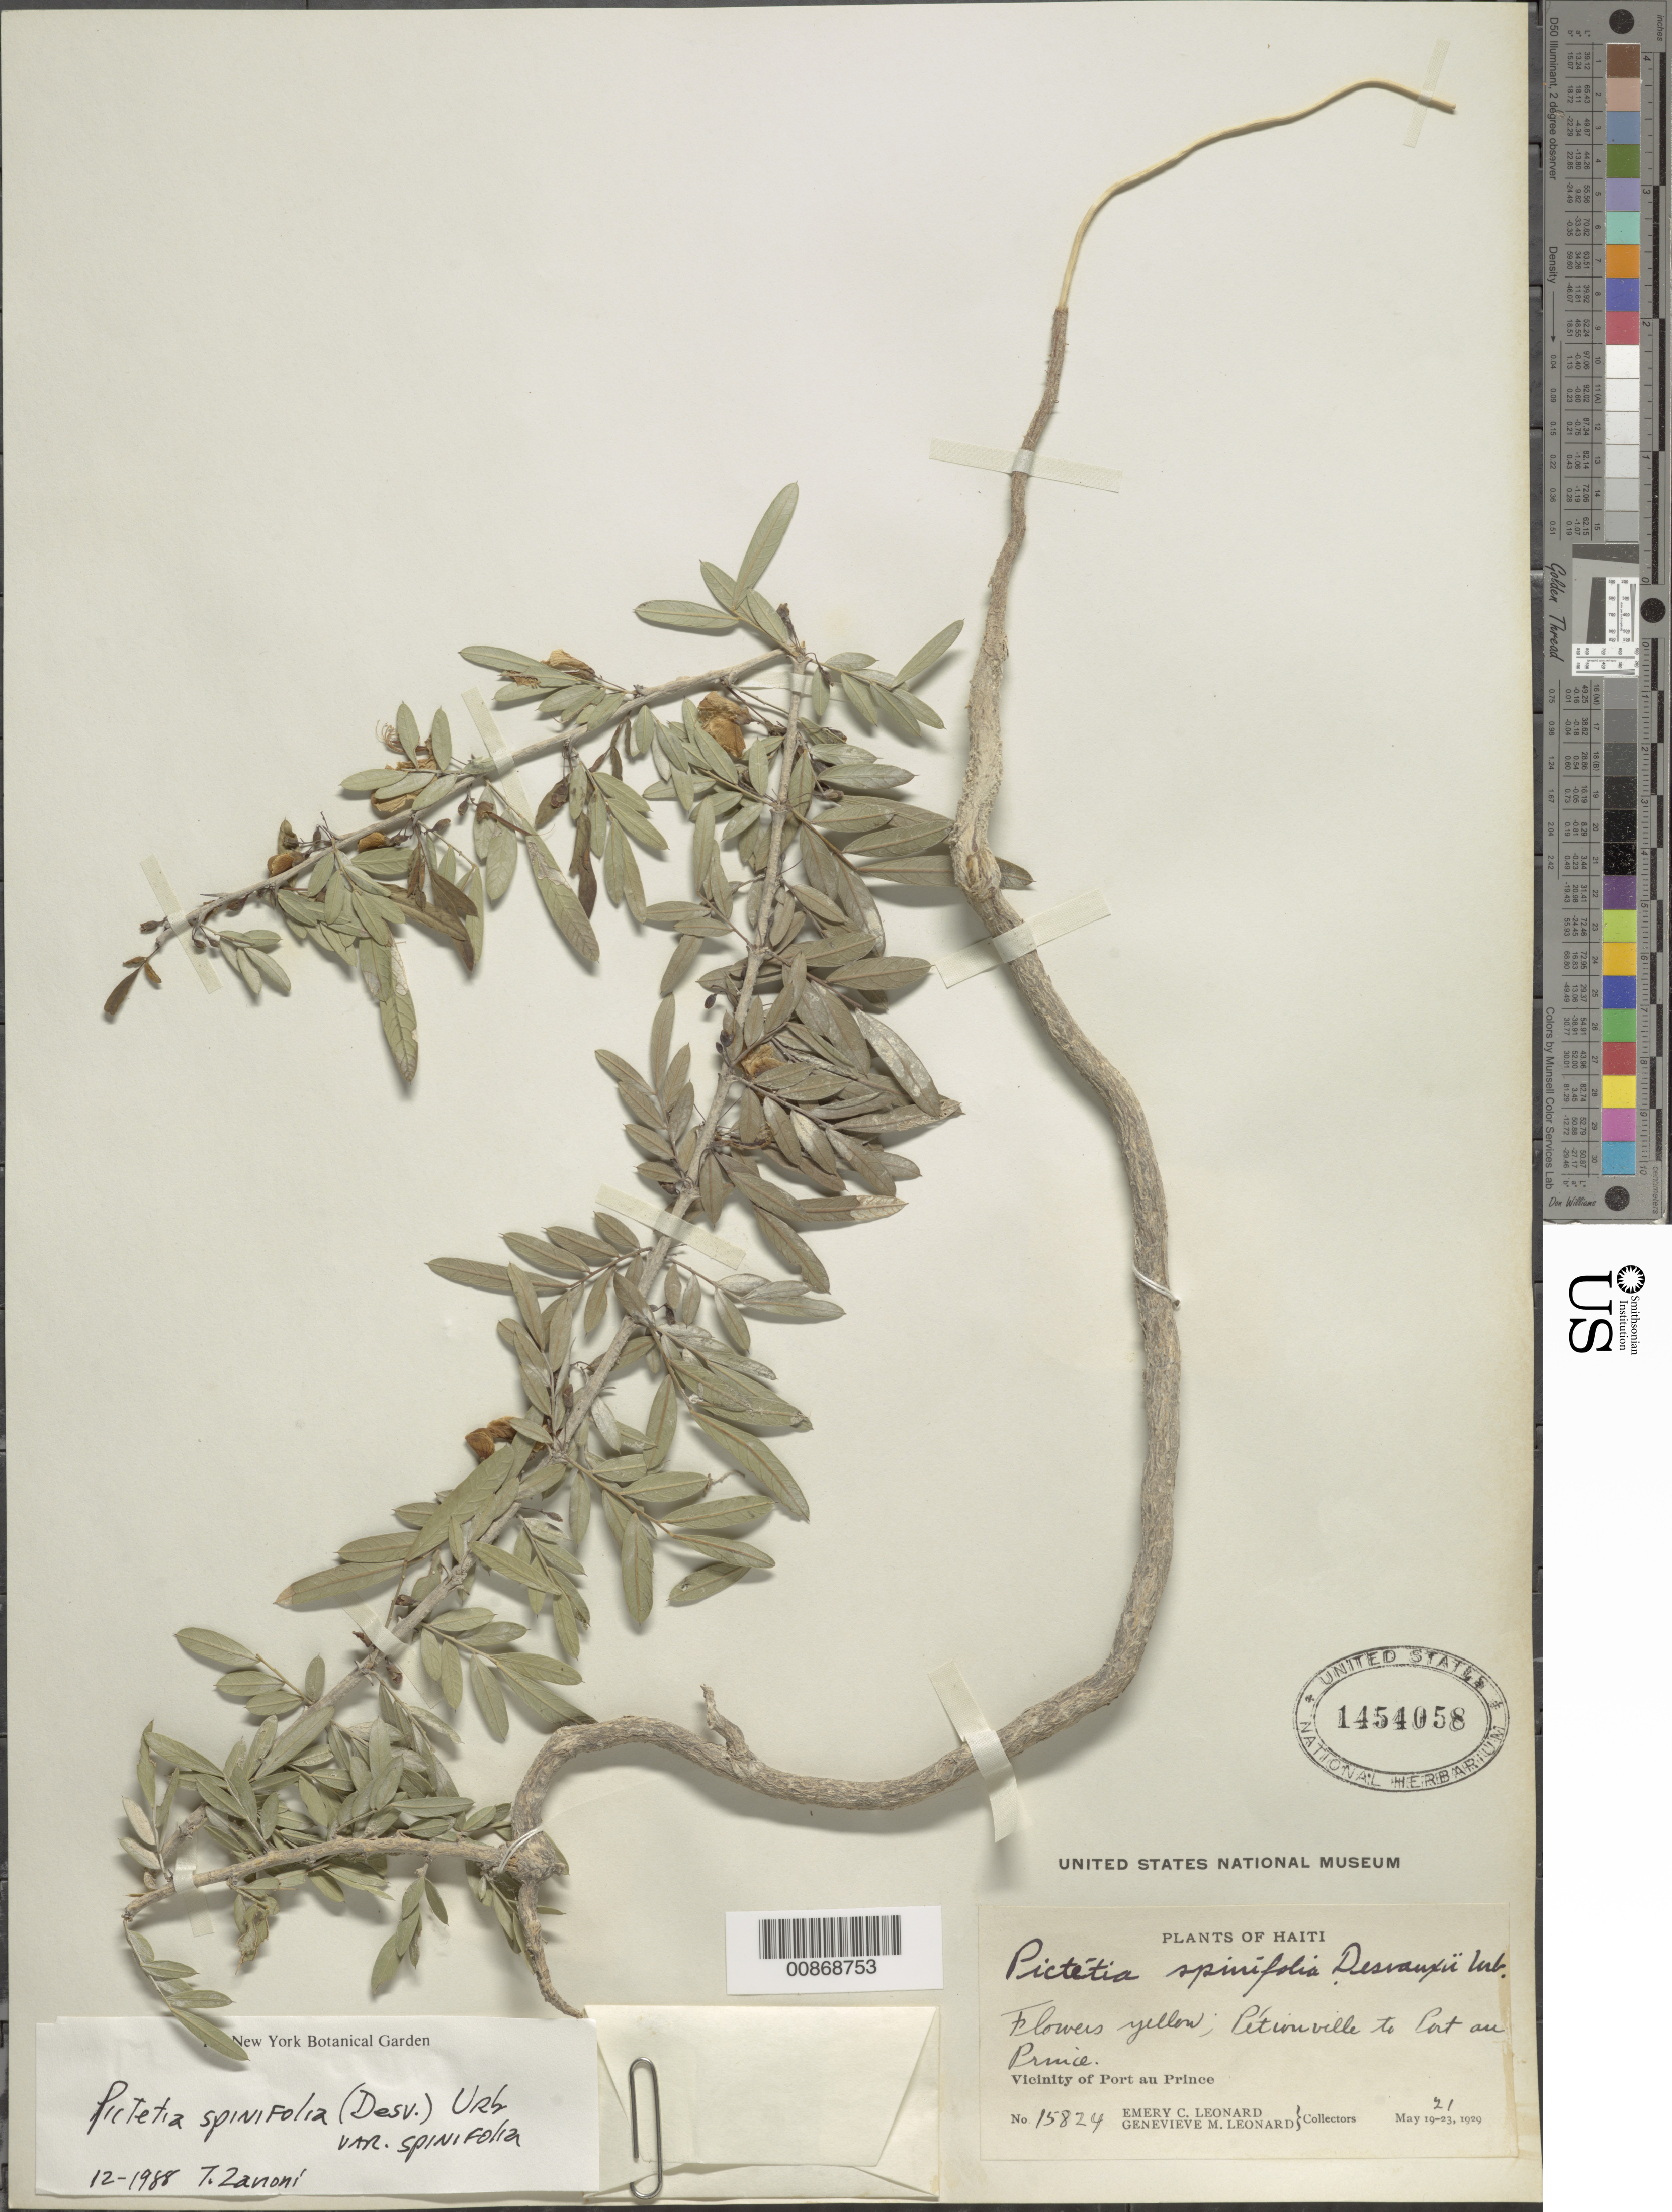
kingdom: Plantae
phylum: Tracheophyta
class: Magnoliopsida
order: Fabales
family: Fabaceae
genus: Pictetia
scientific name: Pictetia spinifolia var. spinifolia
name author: (Desv.) Urb.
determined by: Zanoni, T. A., (NY), New York Botanical Garden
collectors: E. C. Leonard & G. M. Leonard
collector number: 15824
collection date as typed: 21 May 1929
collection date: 1929-05-21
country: Haiti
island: Hispaniola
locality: Pétionville to Port au Prince.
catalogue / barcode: US 1454058